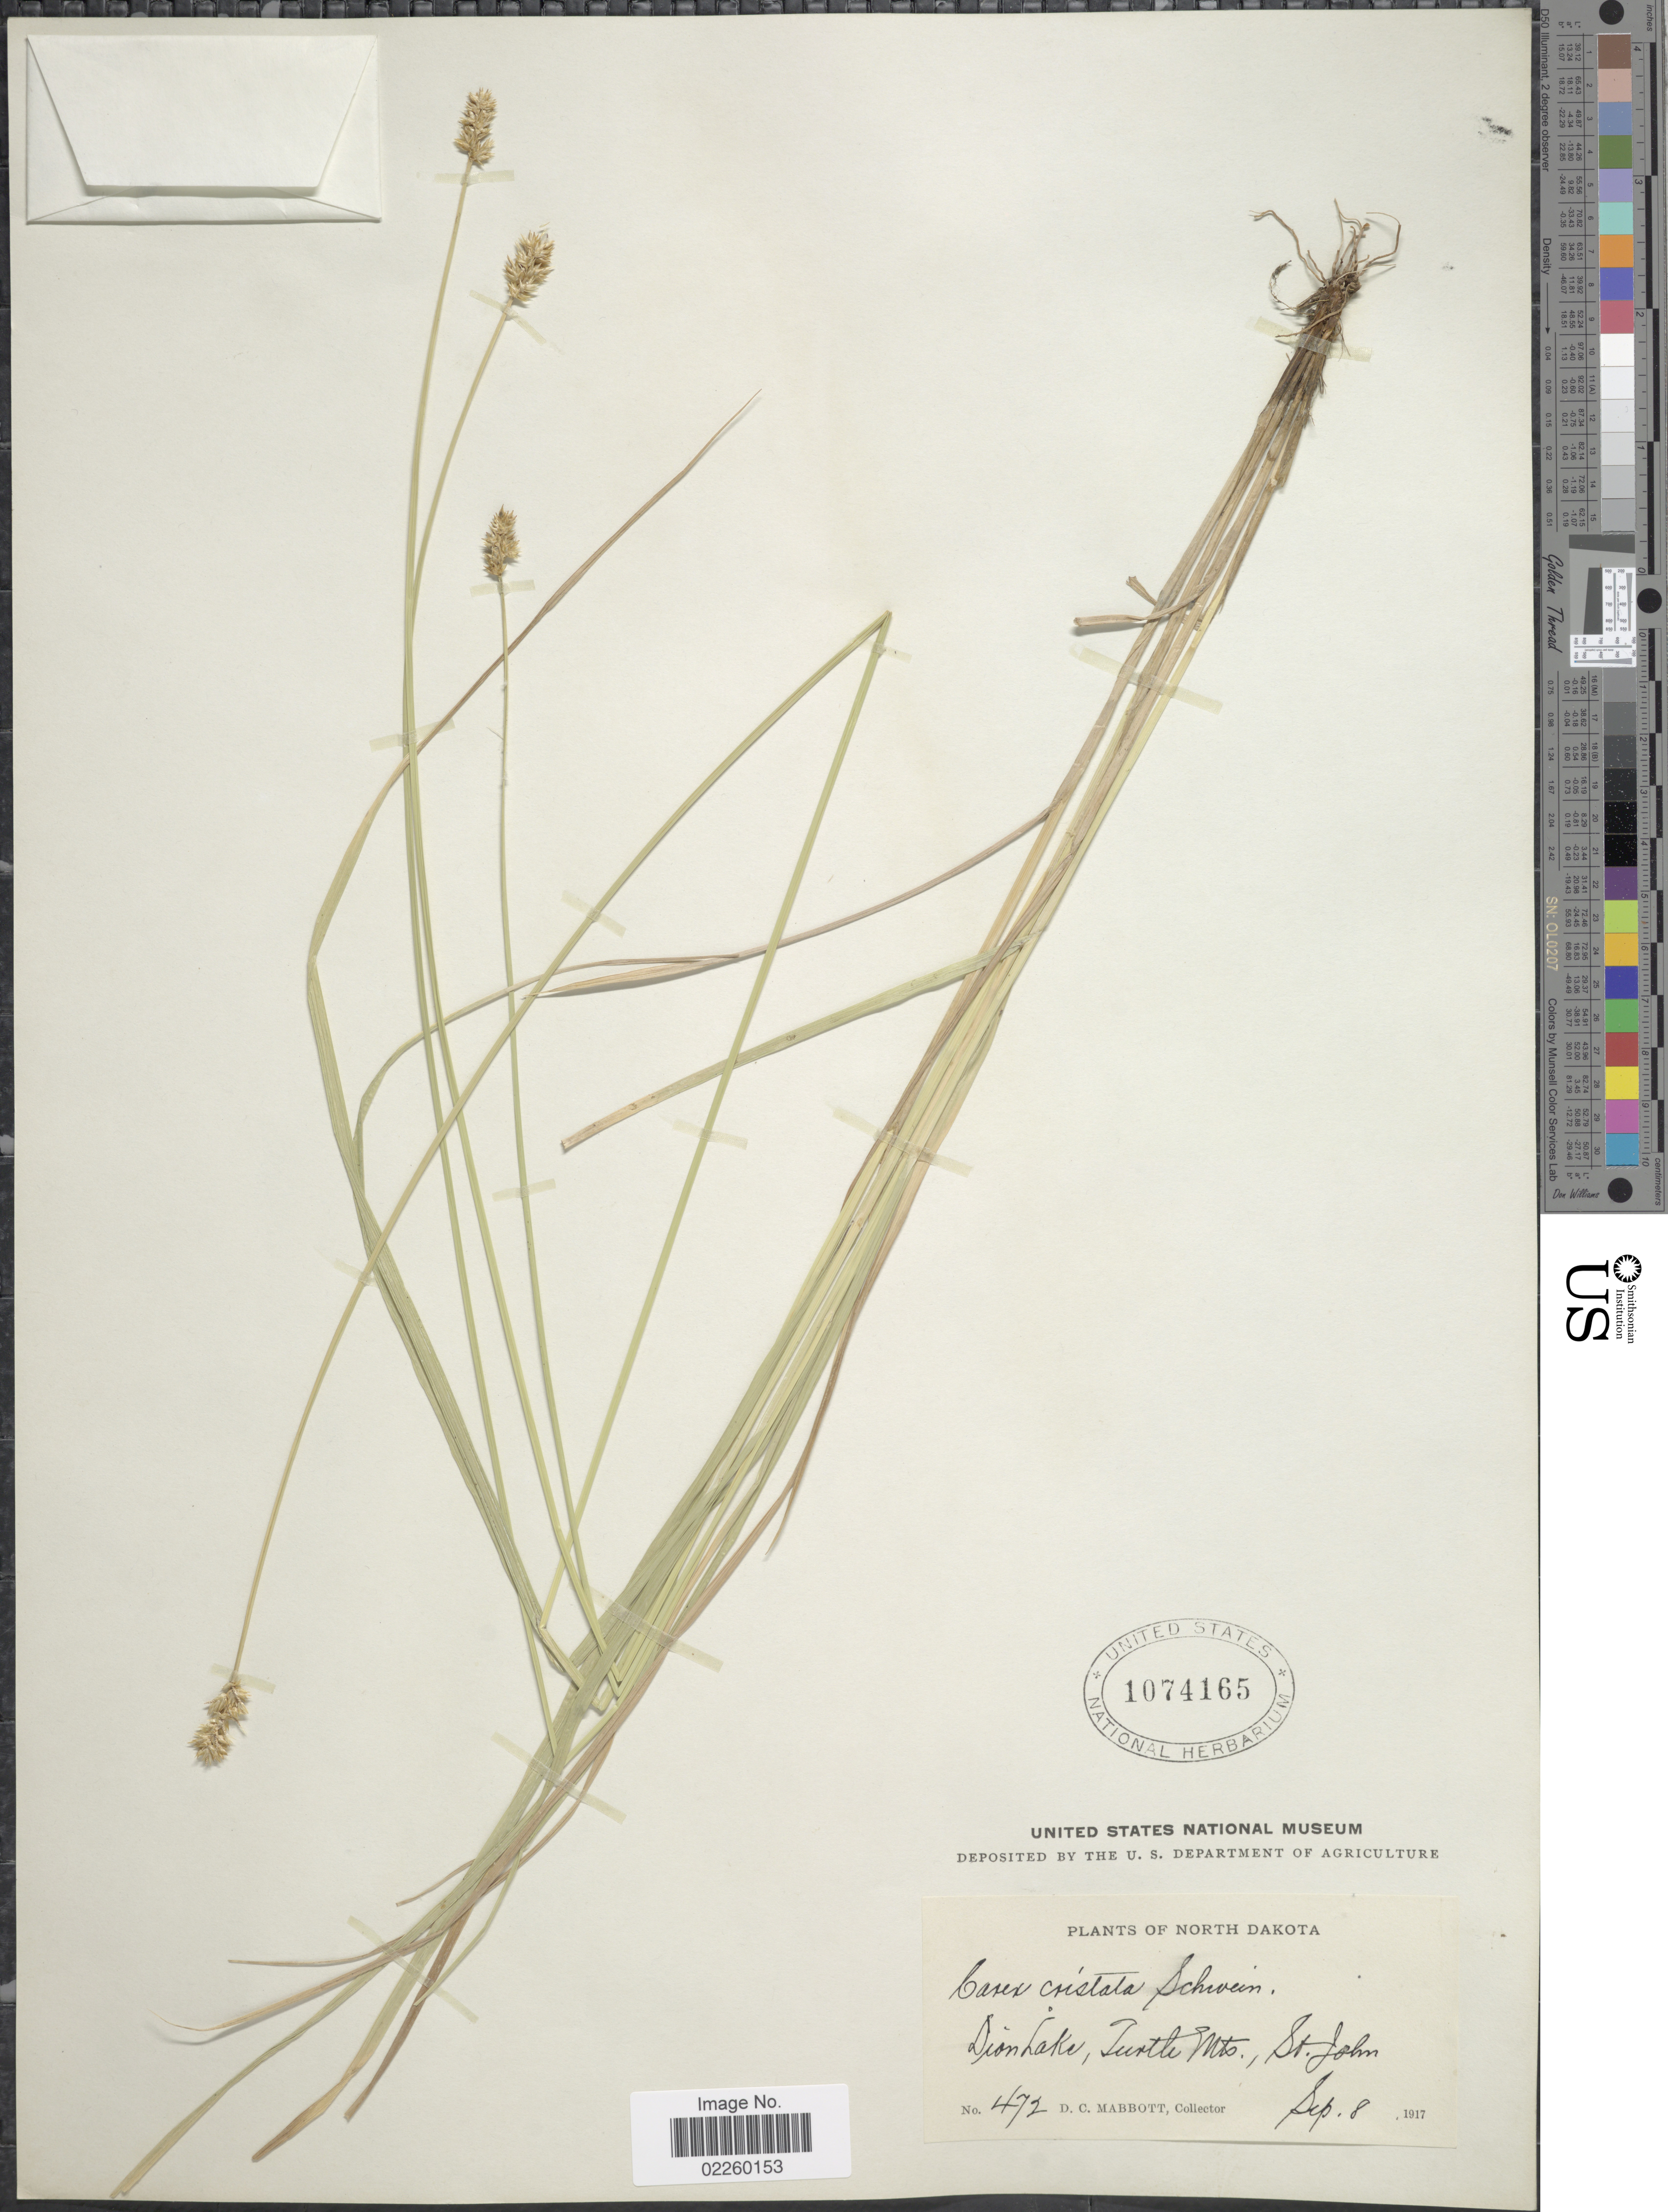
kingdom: Plantae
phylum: Tracheophyta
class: Liliopsida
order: Poales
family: Cyperaceae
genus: Carex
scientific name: Carex cristatella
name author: Britton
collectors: D. Mabbott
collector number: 472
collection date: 1917-09-08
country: United States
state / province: North Dakota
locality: Dion Lake, Turtle Mts., St. John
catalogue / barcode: US 1074165